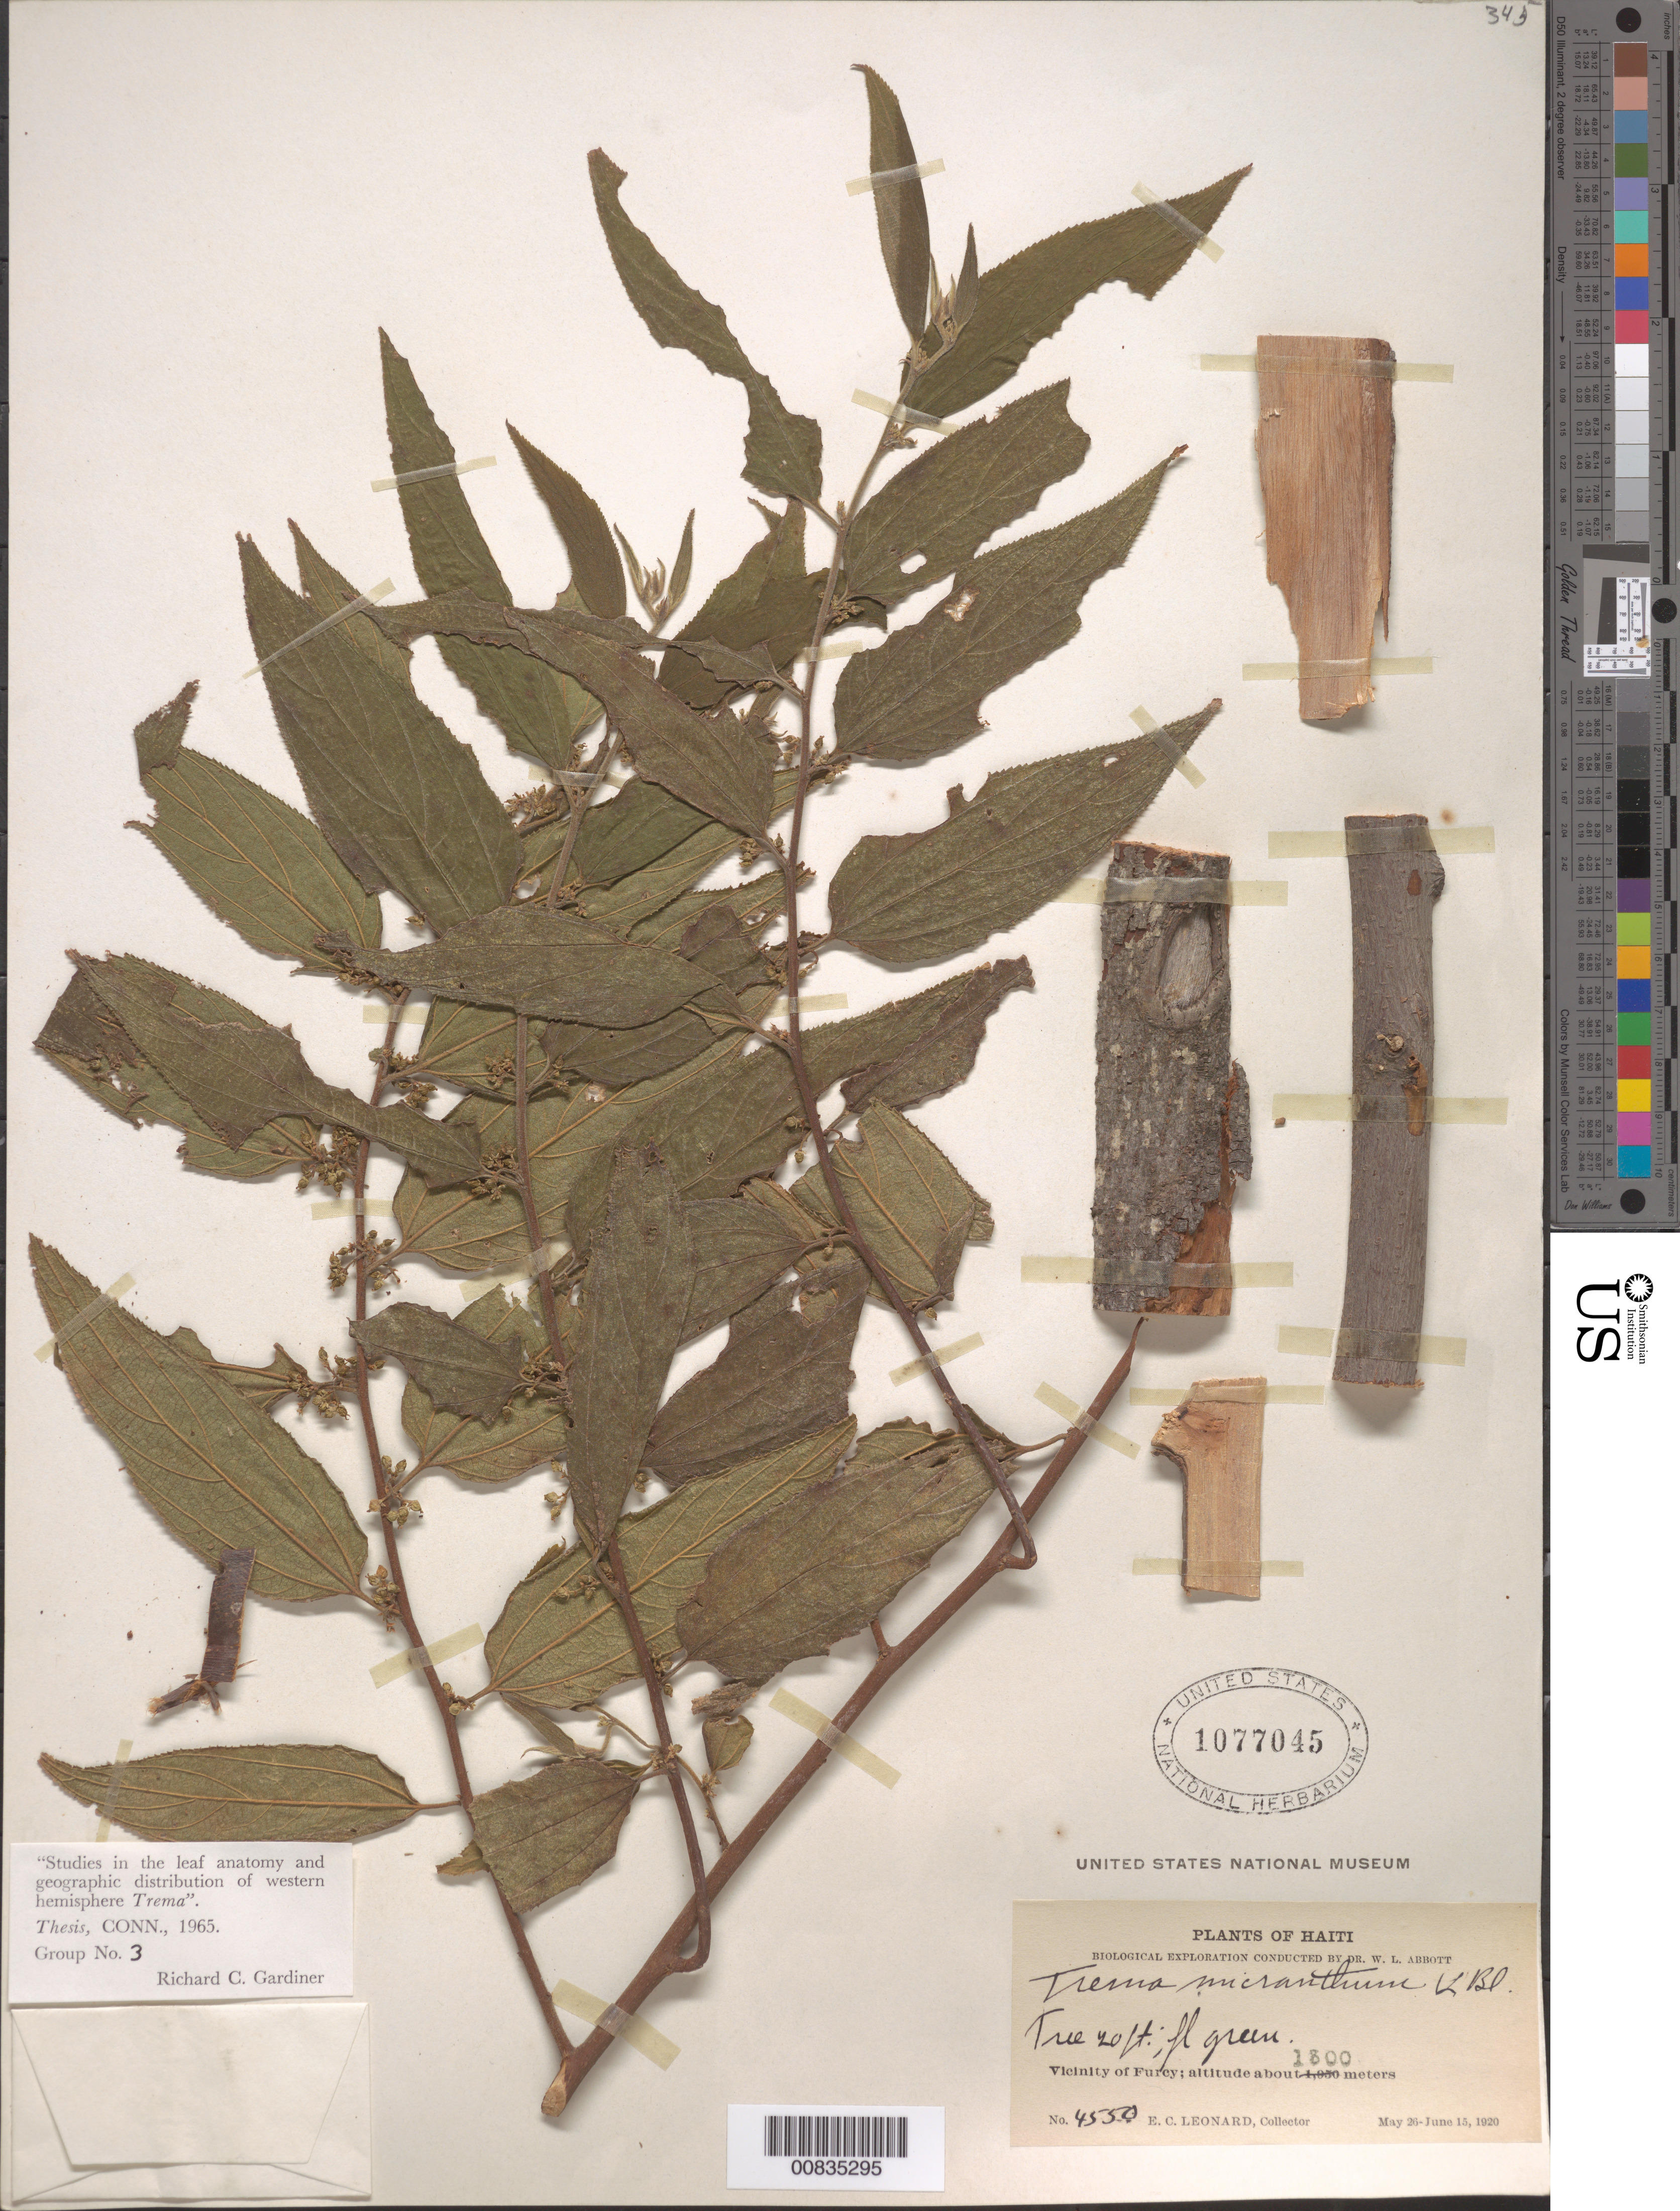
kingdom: Plantae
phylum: Tracheophyta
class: Magnoliopsida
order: Rosales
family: Cannabaceae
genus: Trema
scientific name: Trema micranthum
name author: (L.) Blume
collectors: E. C. Leonard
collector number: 4550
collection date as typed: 26 May 1920 to 15 Jun 1920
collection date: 1920-05-26/1920-06-15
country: Haiti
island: Hispaniola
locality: Vicinity of Furcy.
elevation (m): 1300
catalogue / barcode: US 1077045